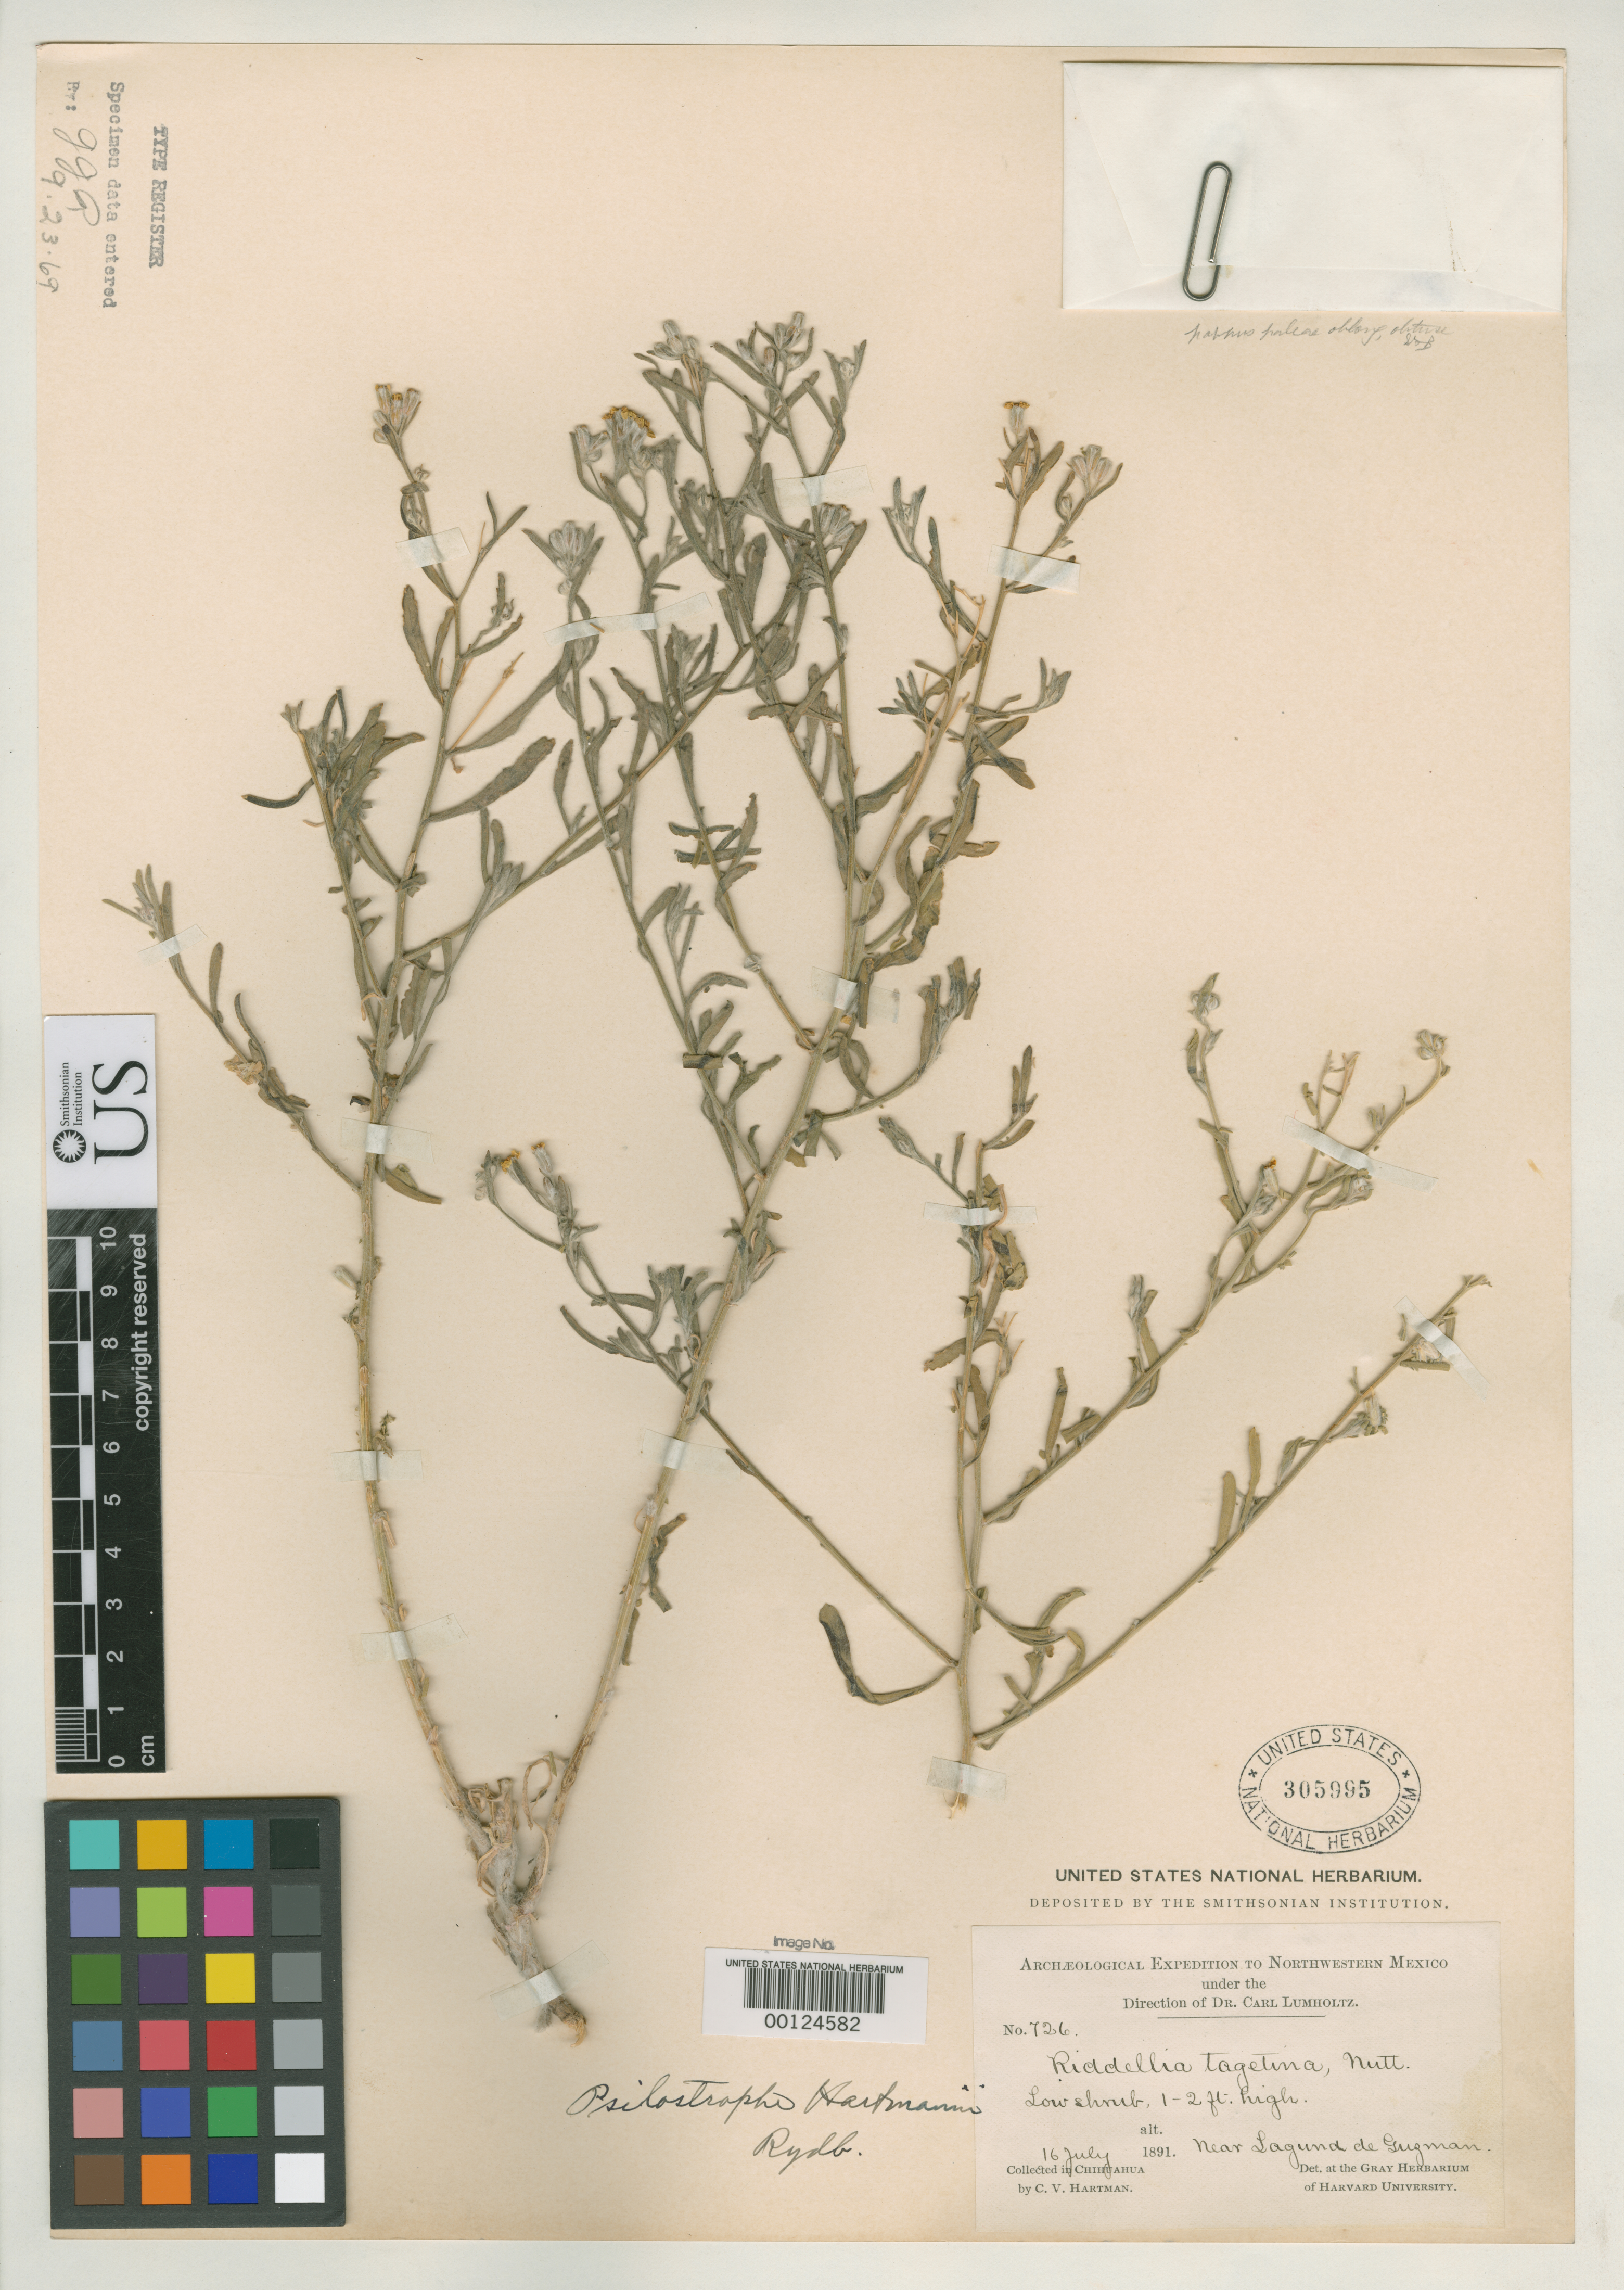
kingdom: Plantae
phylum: Tracheophyta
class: Magnoliopsida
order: Asterales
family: Asteraceae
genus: Psilostrophe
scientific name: Psilostrophe hartmanii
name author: Rydb.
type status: Isotype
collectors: C. V. Hartman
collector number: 726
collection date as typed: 16 Jul 1891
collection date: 1891-07-16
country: Mexico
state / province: Chihuahua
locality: Near Laguna de Guzman.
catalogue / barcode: US 305995